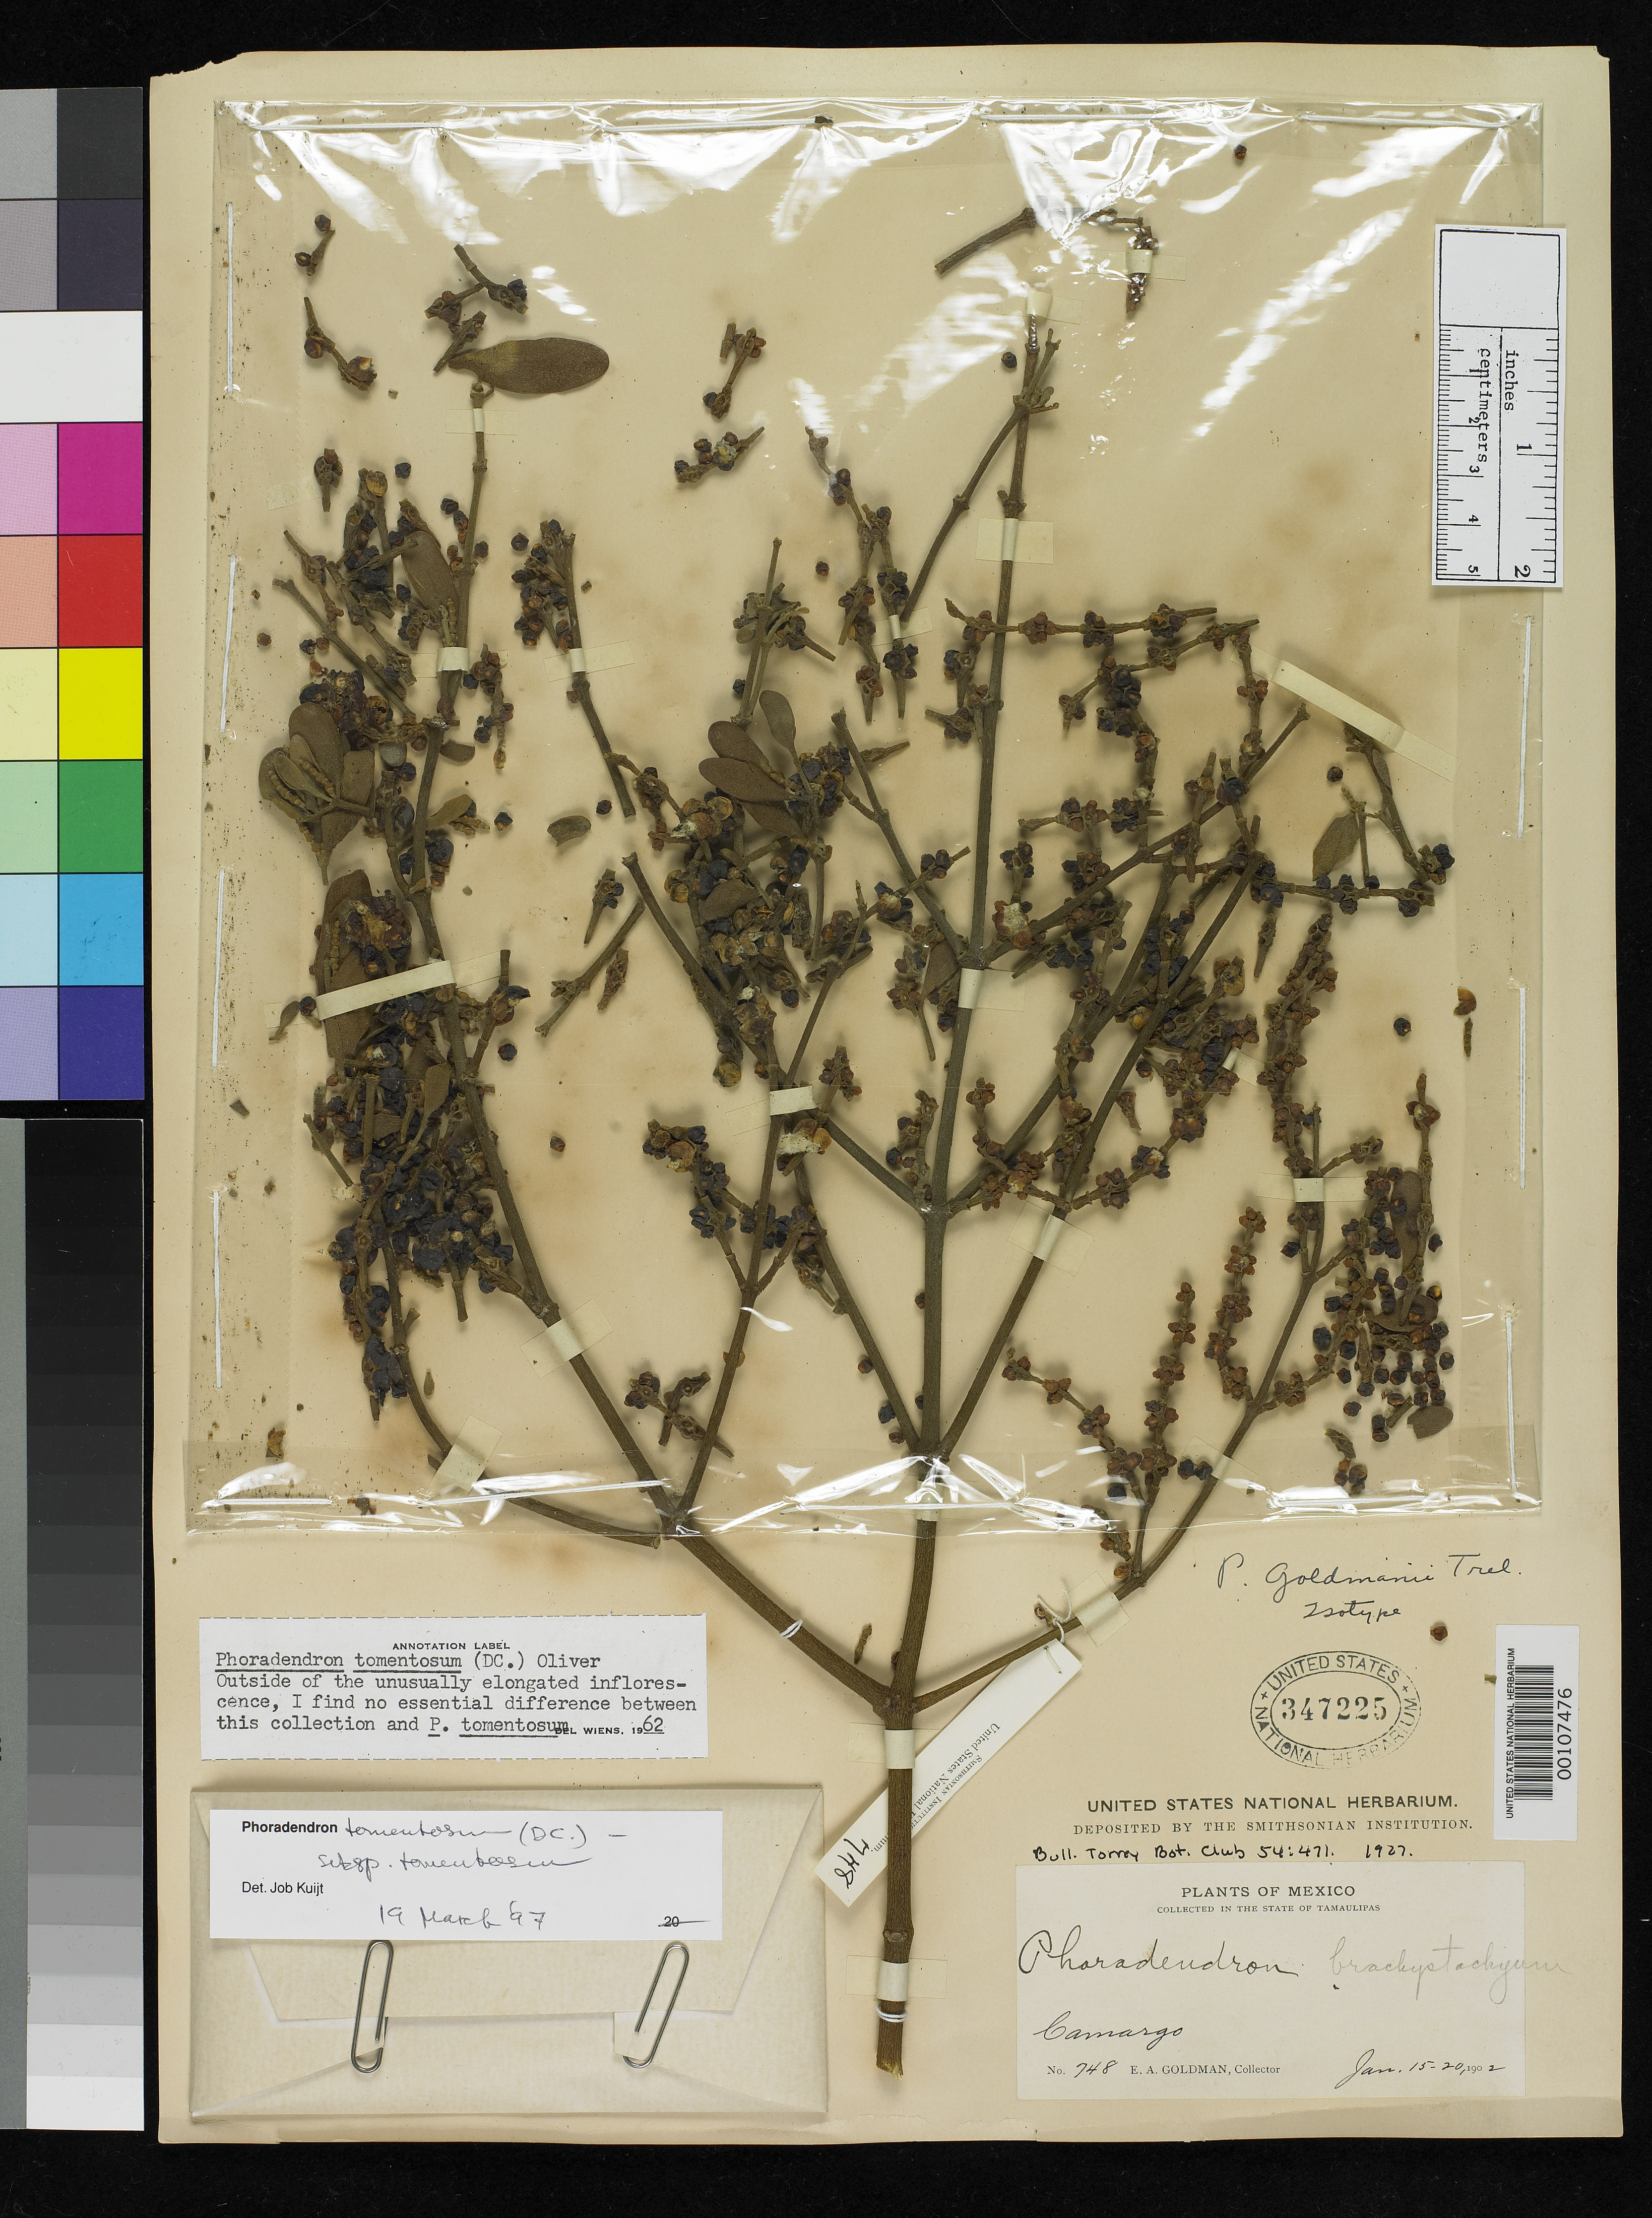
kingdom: Plantae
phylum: Tracheophyta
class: Magnoliopsida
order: Santalales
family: Viscaceae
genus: Phoradendron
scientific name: Phoradendron goldmanii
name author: Trel.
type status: Isolectotype; Syntype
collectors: E. A. Goldman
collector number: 748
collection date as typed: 15 Jan 1902 to 20 Jan 1902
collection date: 1902-01-15/1902-01-20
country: Mexico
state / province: Tamaulipas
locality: Camargo.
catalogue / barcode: US 347225